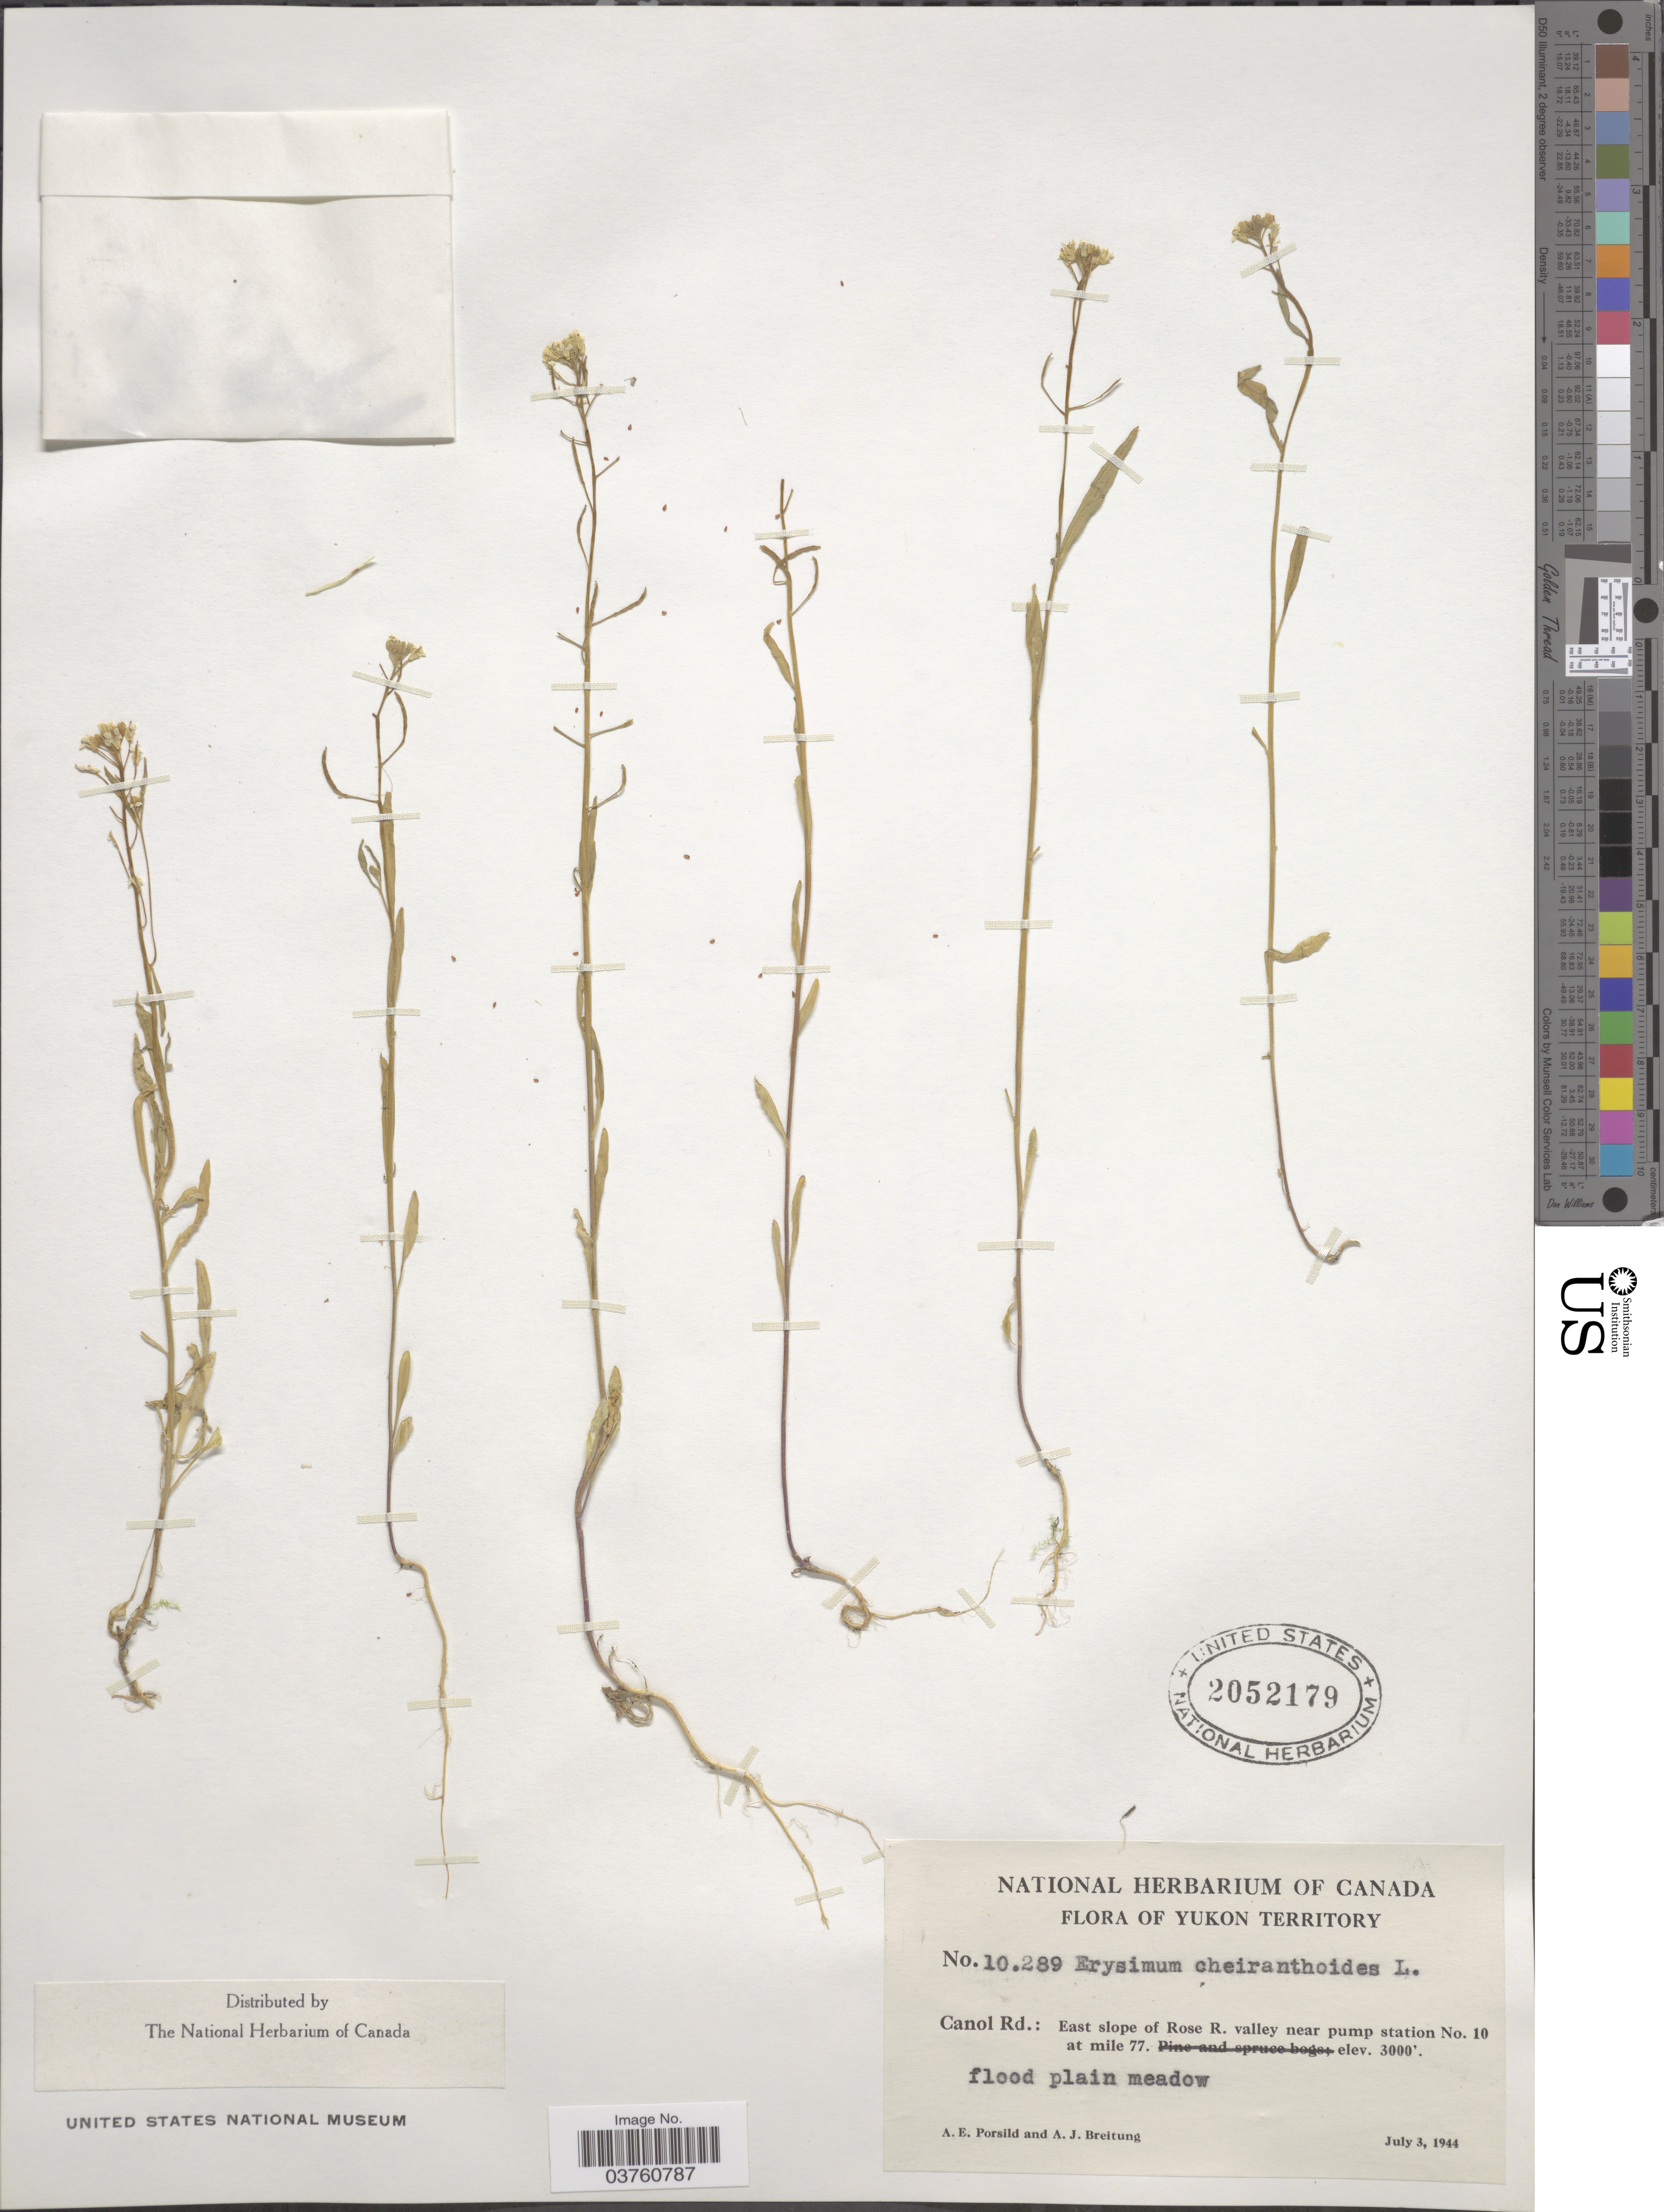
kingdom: Plantae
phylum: Tracheophyta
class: Magnoliopsida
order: Brassicales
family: Brassicaceae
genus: Erysimum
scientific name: Erysimum cheiranthoides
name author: L.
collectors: A. E. Porsild & A. Breitung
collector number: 10289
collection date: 1944-07-03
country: Canada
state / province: Yukon Territory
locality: Canol Rd.: East slope of Rose R. valley near pump station No. 10 at mile 77.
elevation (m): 914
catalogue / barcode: US 2052179